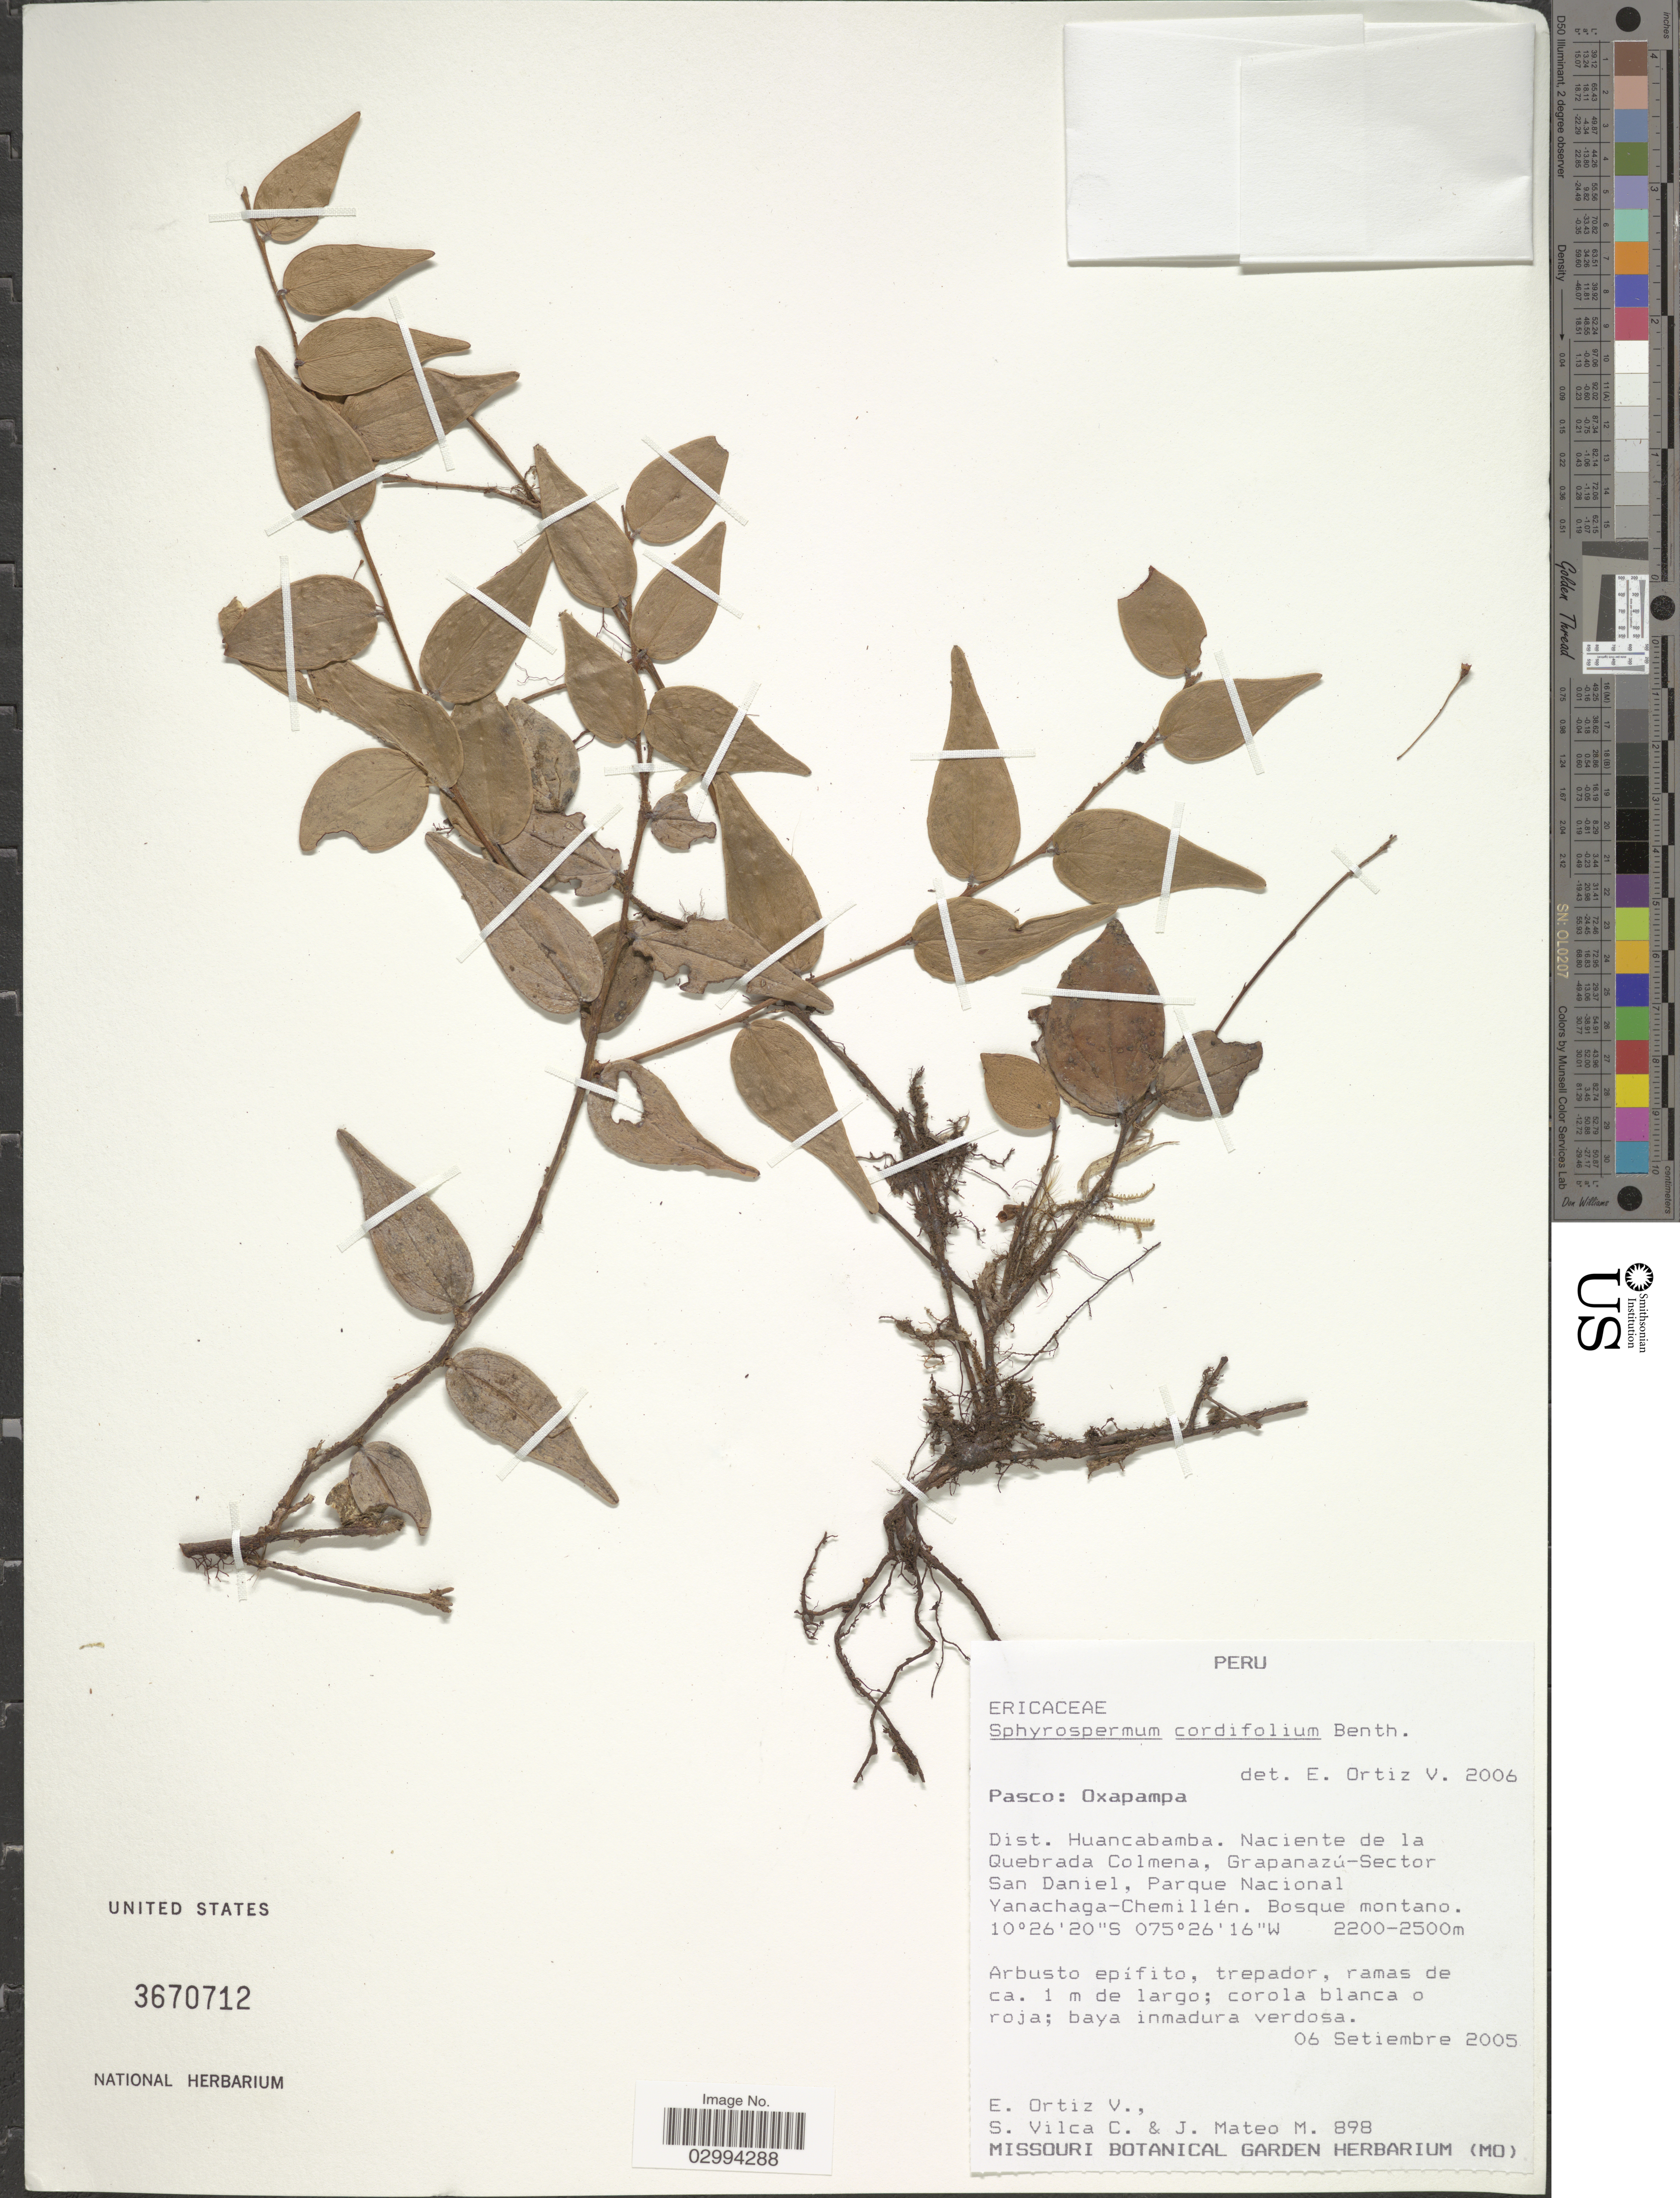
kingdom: Plantae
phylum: Tracheophyta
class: Magnoliopsida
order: Ericales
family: Ericaceae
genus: Sphyrospermum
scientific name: Sphyrospermum cordifolium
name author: Benth.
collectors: E. Ortiz V., S. Vilca C. & J. Mateo M.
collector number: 898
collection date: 2005-09-06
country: Peru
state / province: Pasco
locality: Oxapampa. Dist. Huancabamba. Naciente de la Quebrada Colemena, Grapanazú-Sector San Daniel, Parque Nacional Yanachaga-Chemillén.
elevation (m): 2200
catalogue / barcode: US 3670712